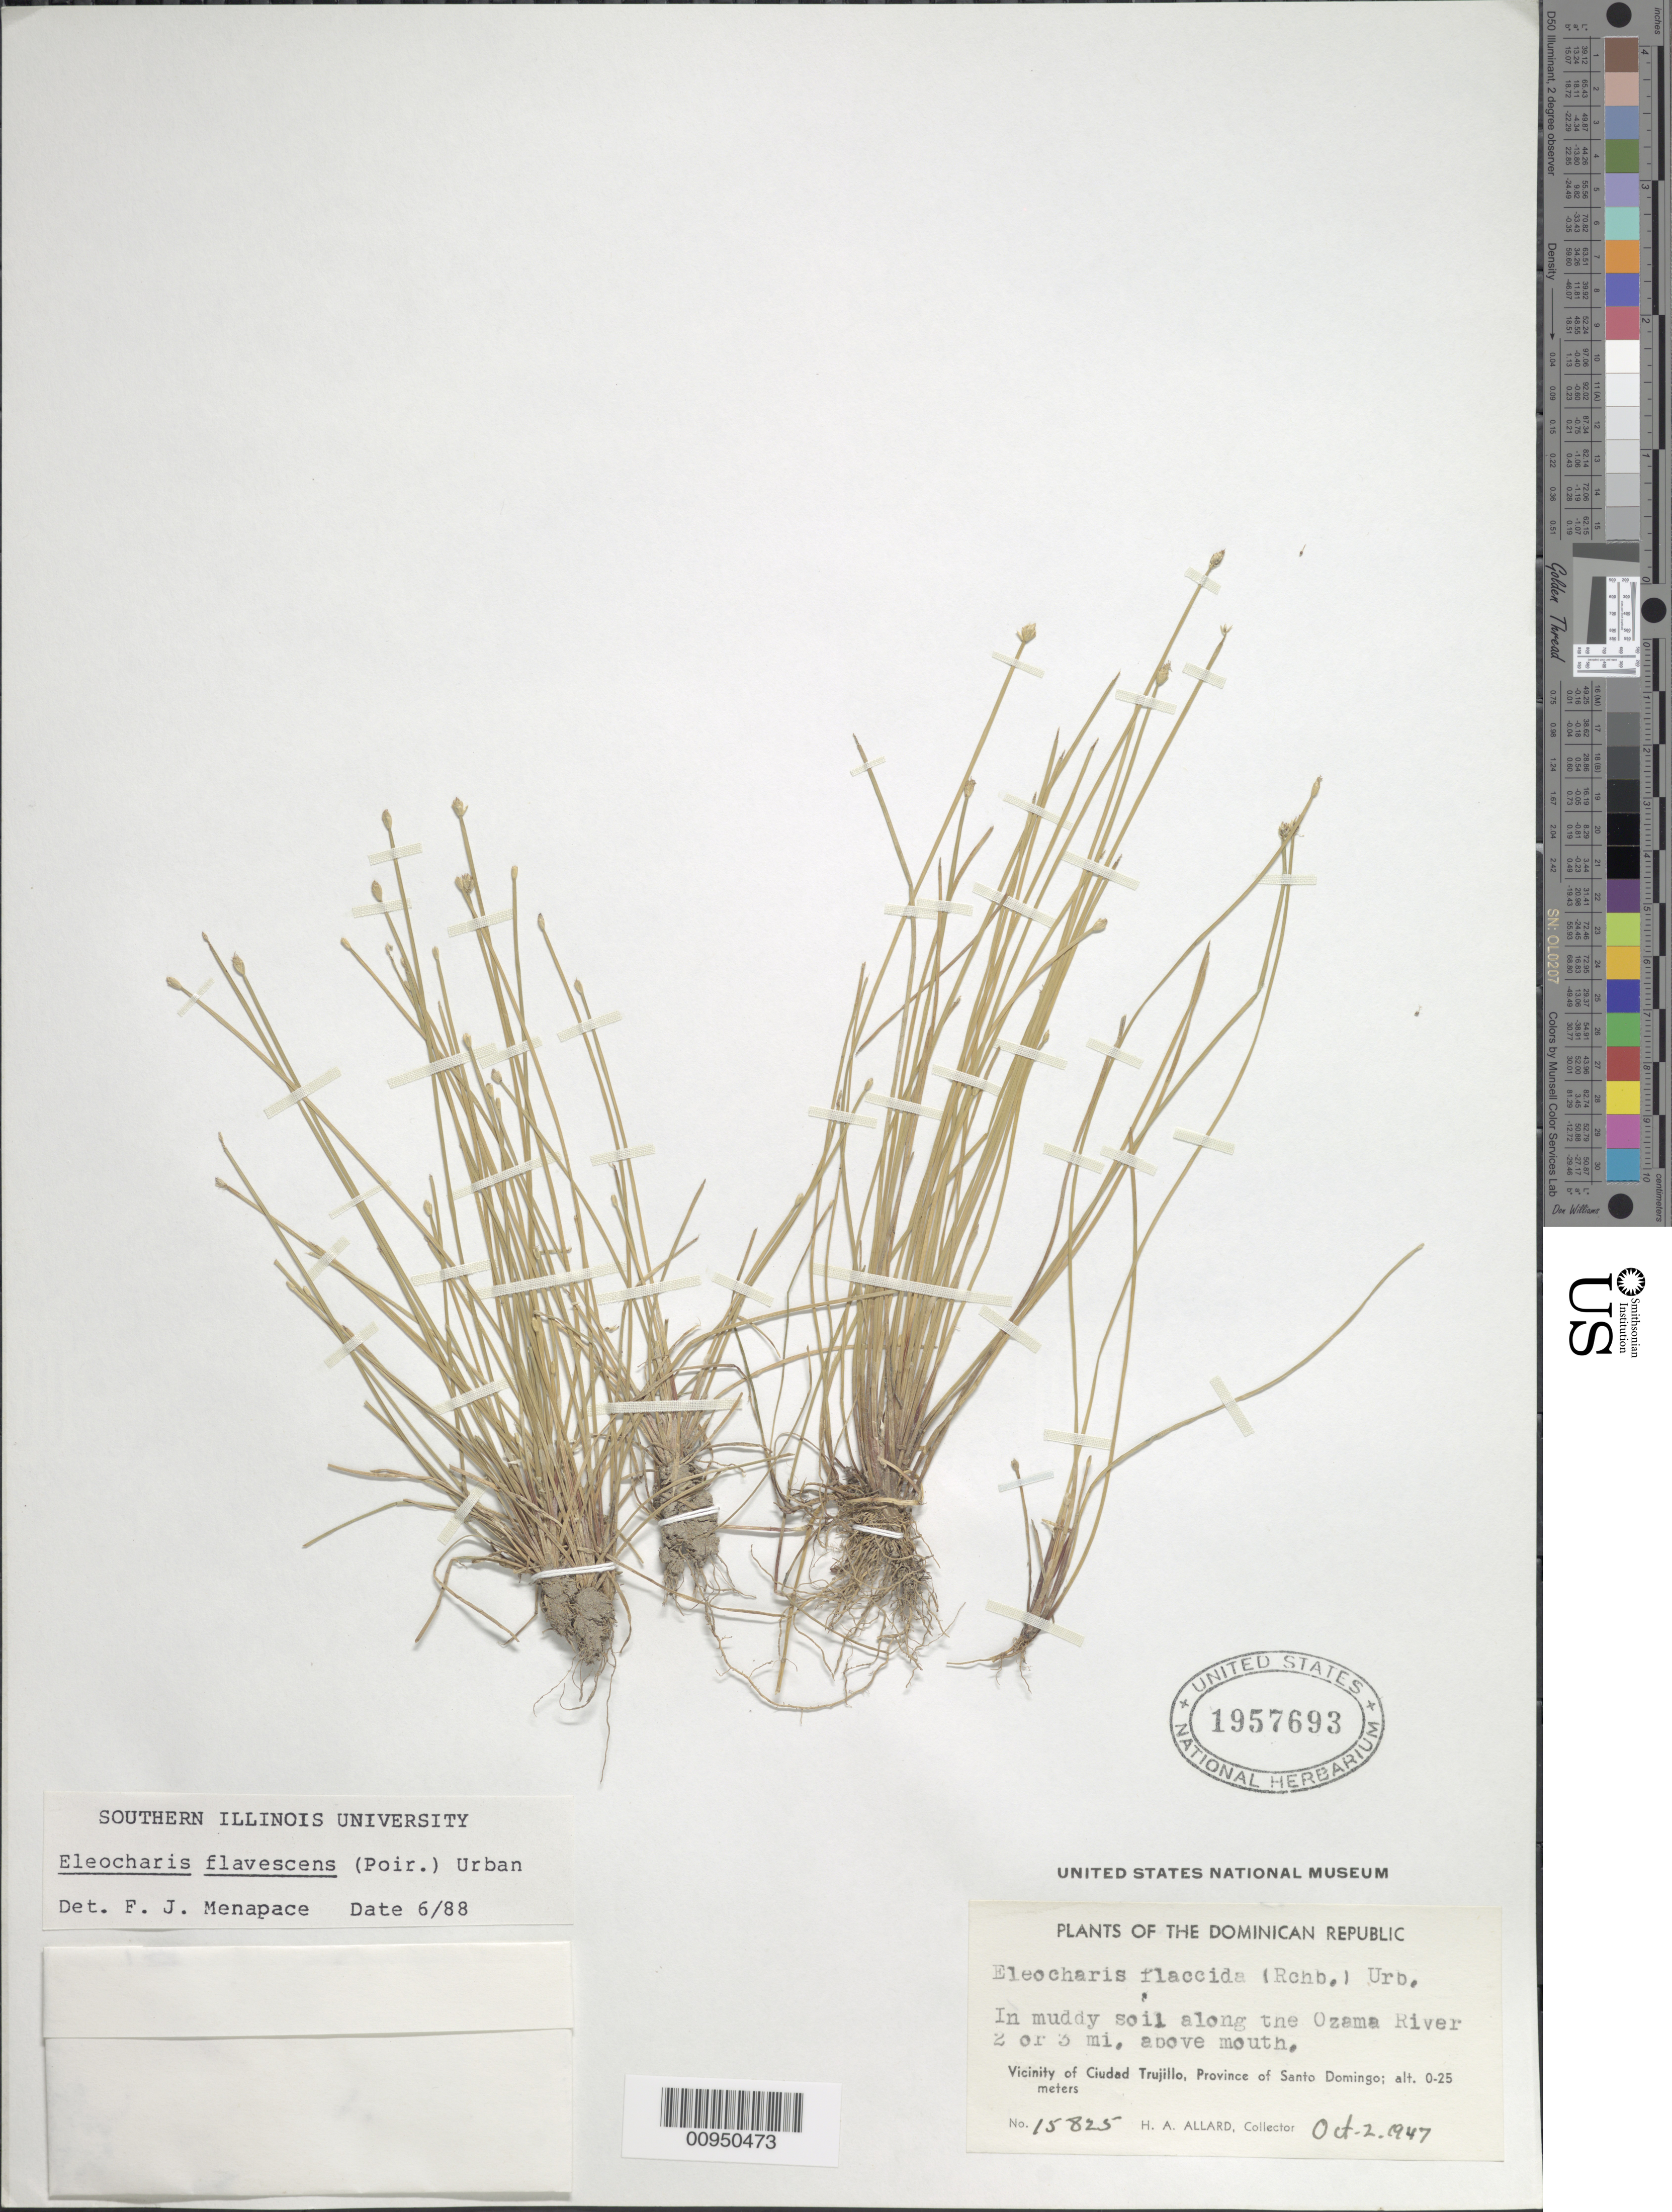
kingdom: Plantae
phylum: Tracheophyta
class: Liliopsida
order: Poales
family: Cyperaceae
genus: Eleocharis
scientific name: Eleocharis flavescens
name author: (Poir.) Urb.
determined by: Menapace, F. J.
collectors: H. A. Allard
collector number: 15825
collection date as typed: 02 Oct 1947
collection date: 1947-10-02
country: Dominican Republic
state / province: Santo Domingo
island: Hispaniola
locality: Vicinity of Ciudad Trujillo, along the Ozama River, 2 or 3 miles above mouth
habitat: In muddy soil along the river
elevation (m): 0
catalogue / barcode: US 1957693